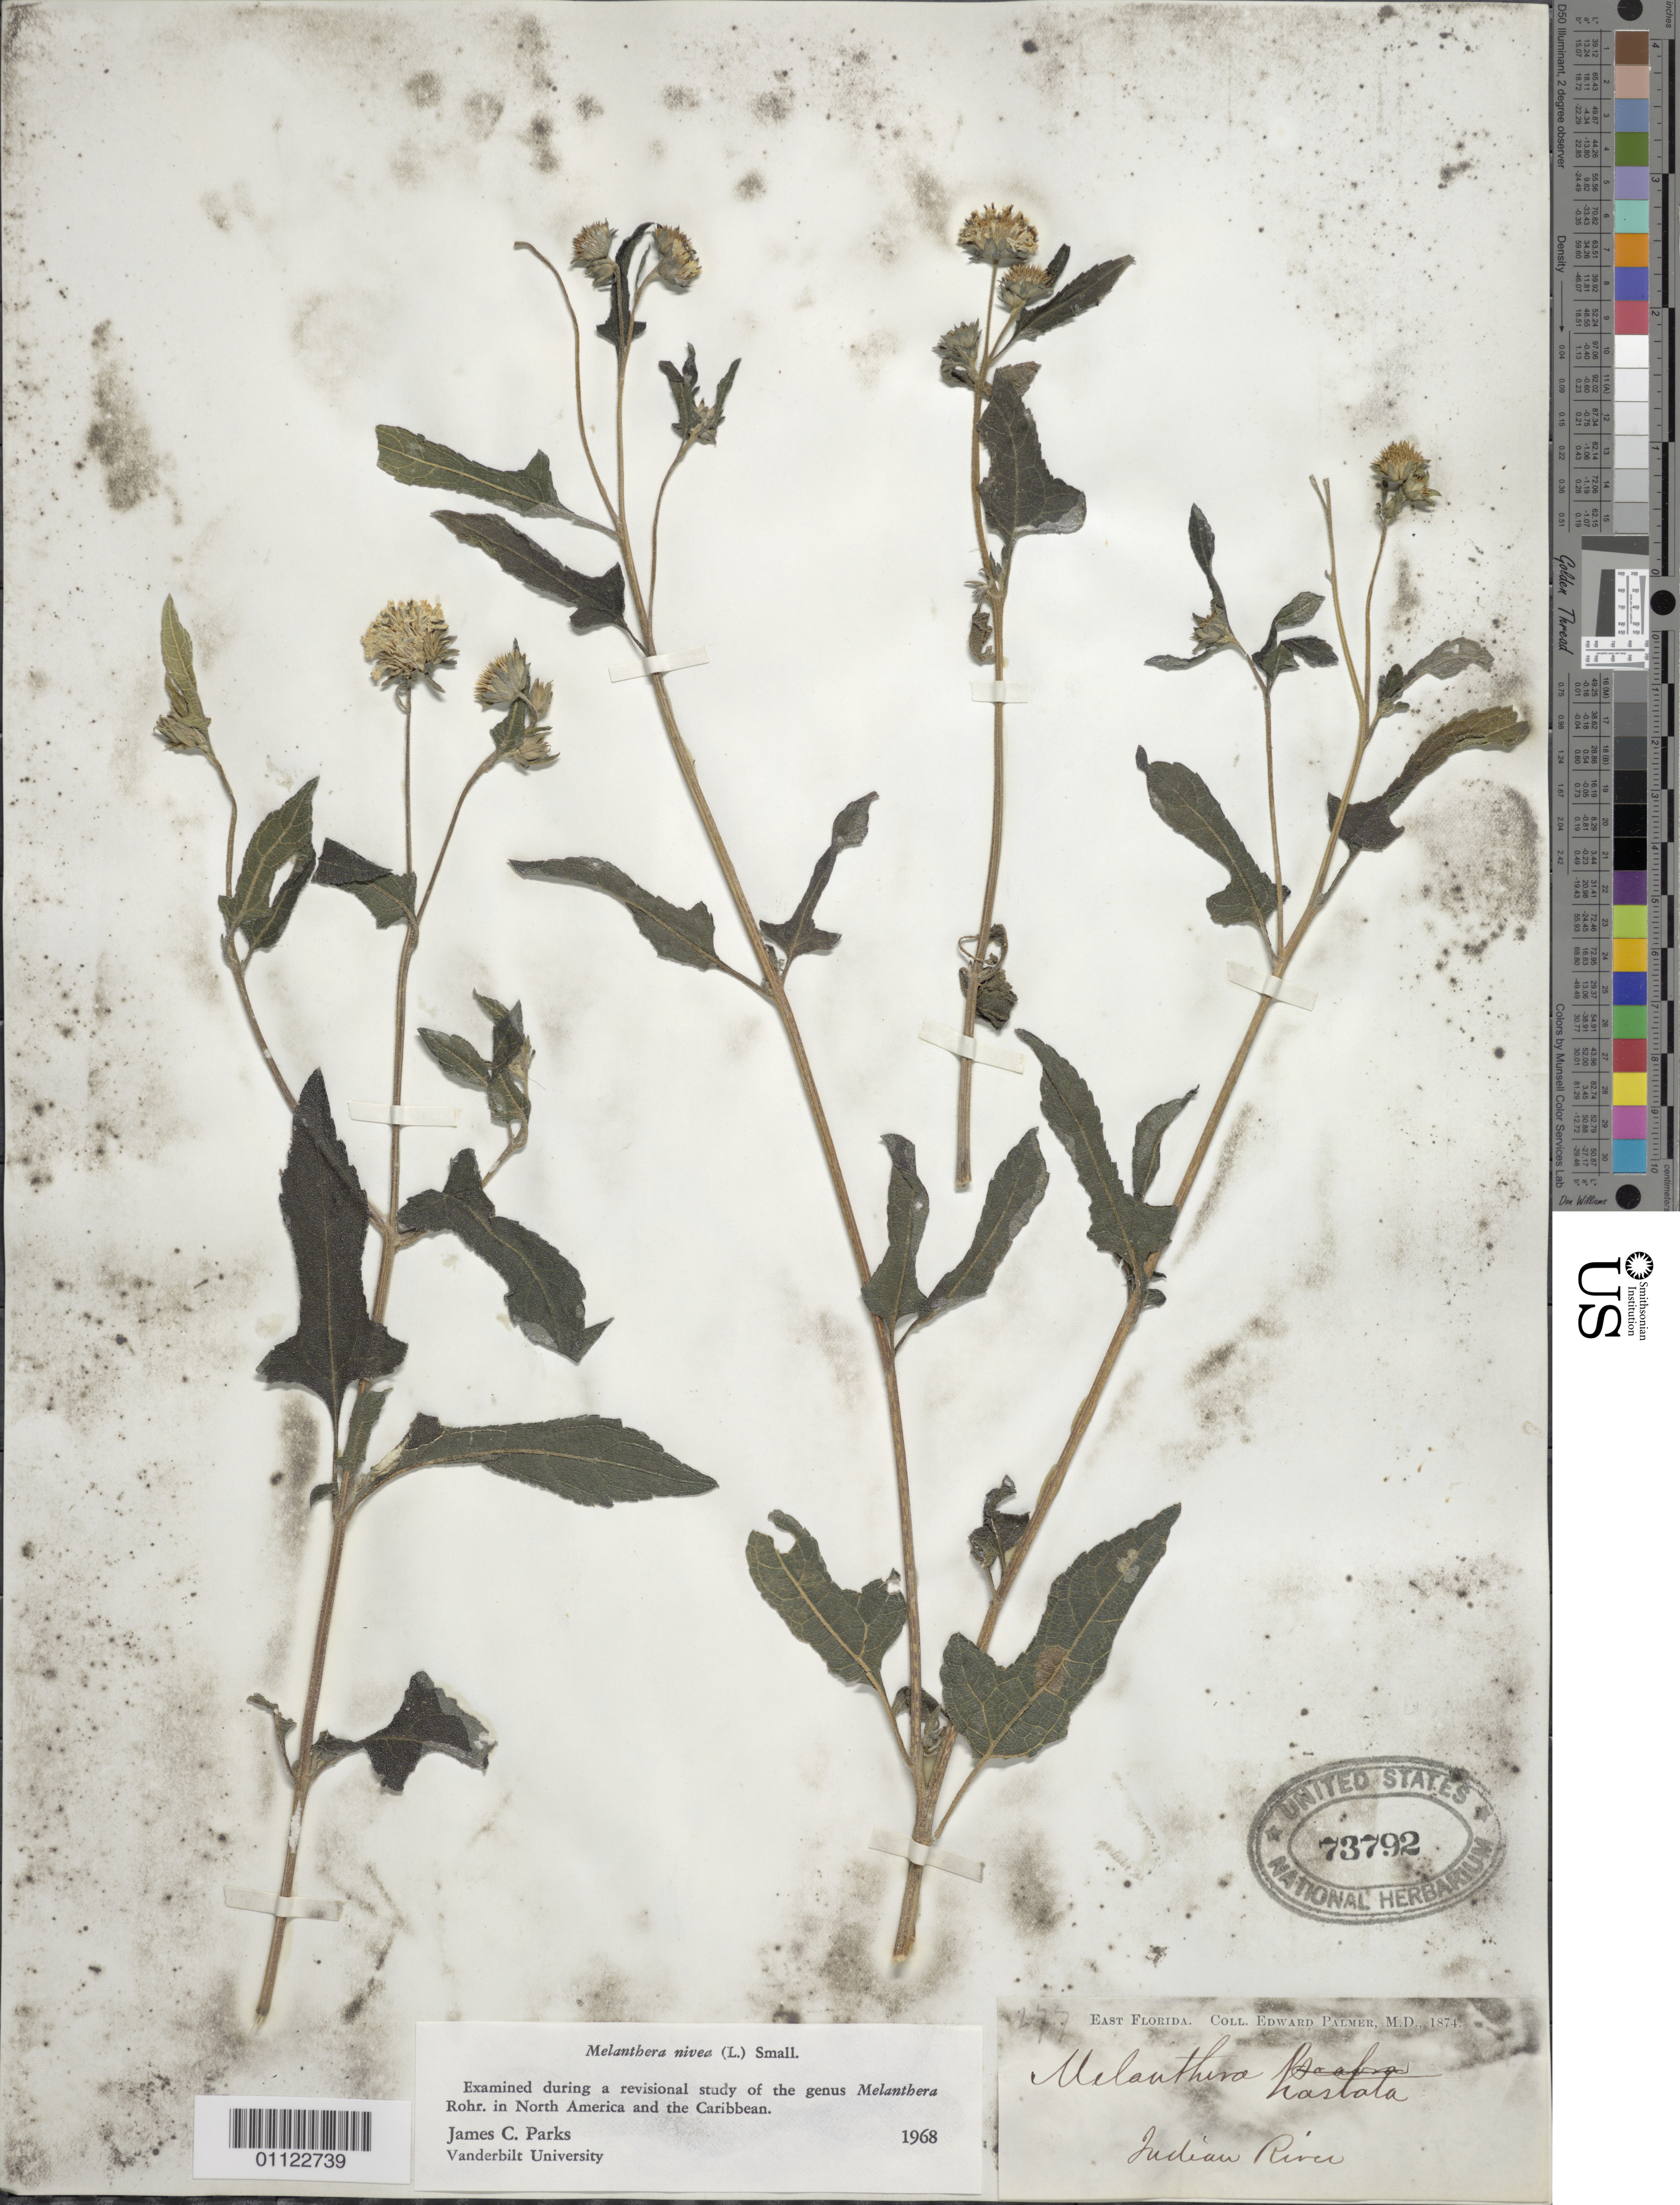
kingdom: Plantae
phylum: Tracheophyta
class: Magnoliopsida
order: Asterales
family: Asteraceae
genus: Melanthera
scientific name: Melanthera nivea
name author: (L.) Small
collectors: E. Palmer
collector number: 277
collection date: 1874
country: United States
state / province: Florida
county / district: Indian River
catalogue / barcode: US 73792